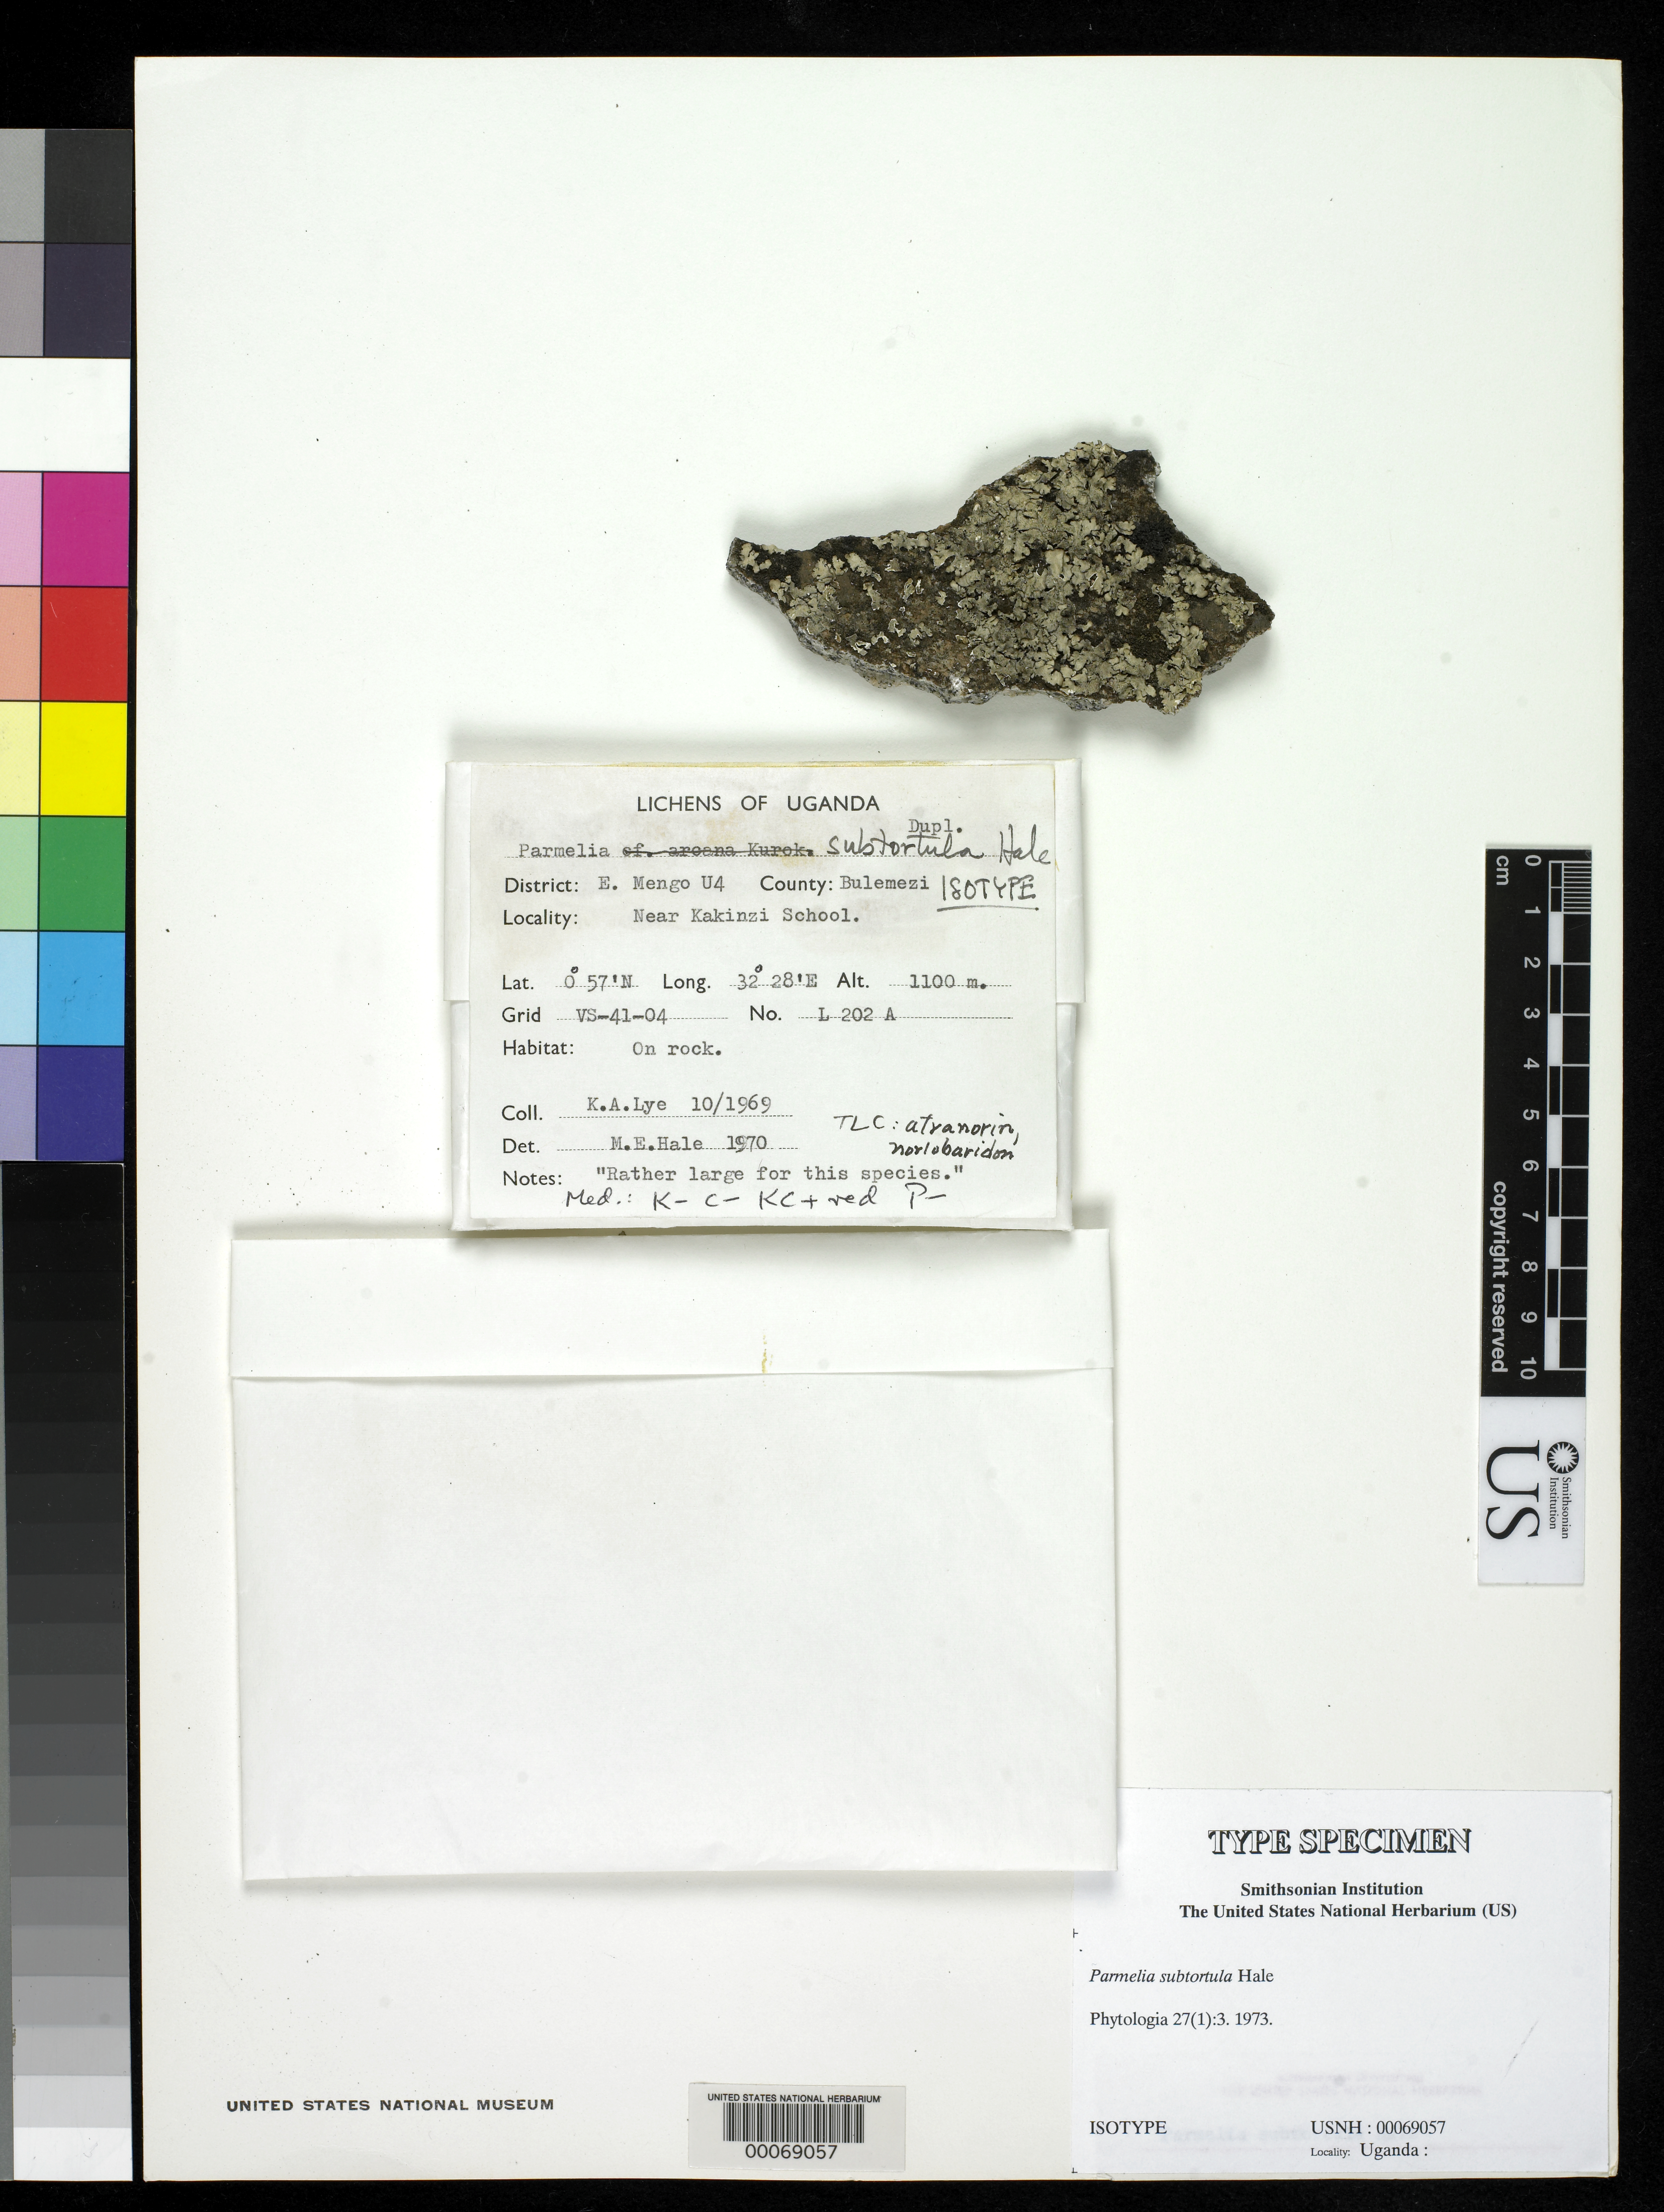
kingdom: Fungi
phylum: Ascomycota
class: Lecanoromycetes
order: Lecanorales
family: Parmeliaceae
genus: Parmelia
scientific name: Parmelia subtortula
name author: Hale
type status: Isotype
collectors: K. A. Lye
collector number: L202a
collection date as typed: Oct 1969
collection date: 1969-10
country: Uganda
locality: E Mengo U4 Dist., Bulemezi Co. near Kakinzi School.